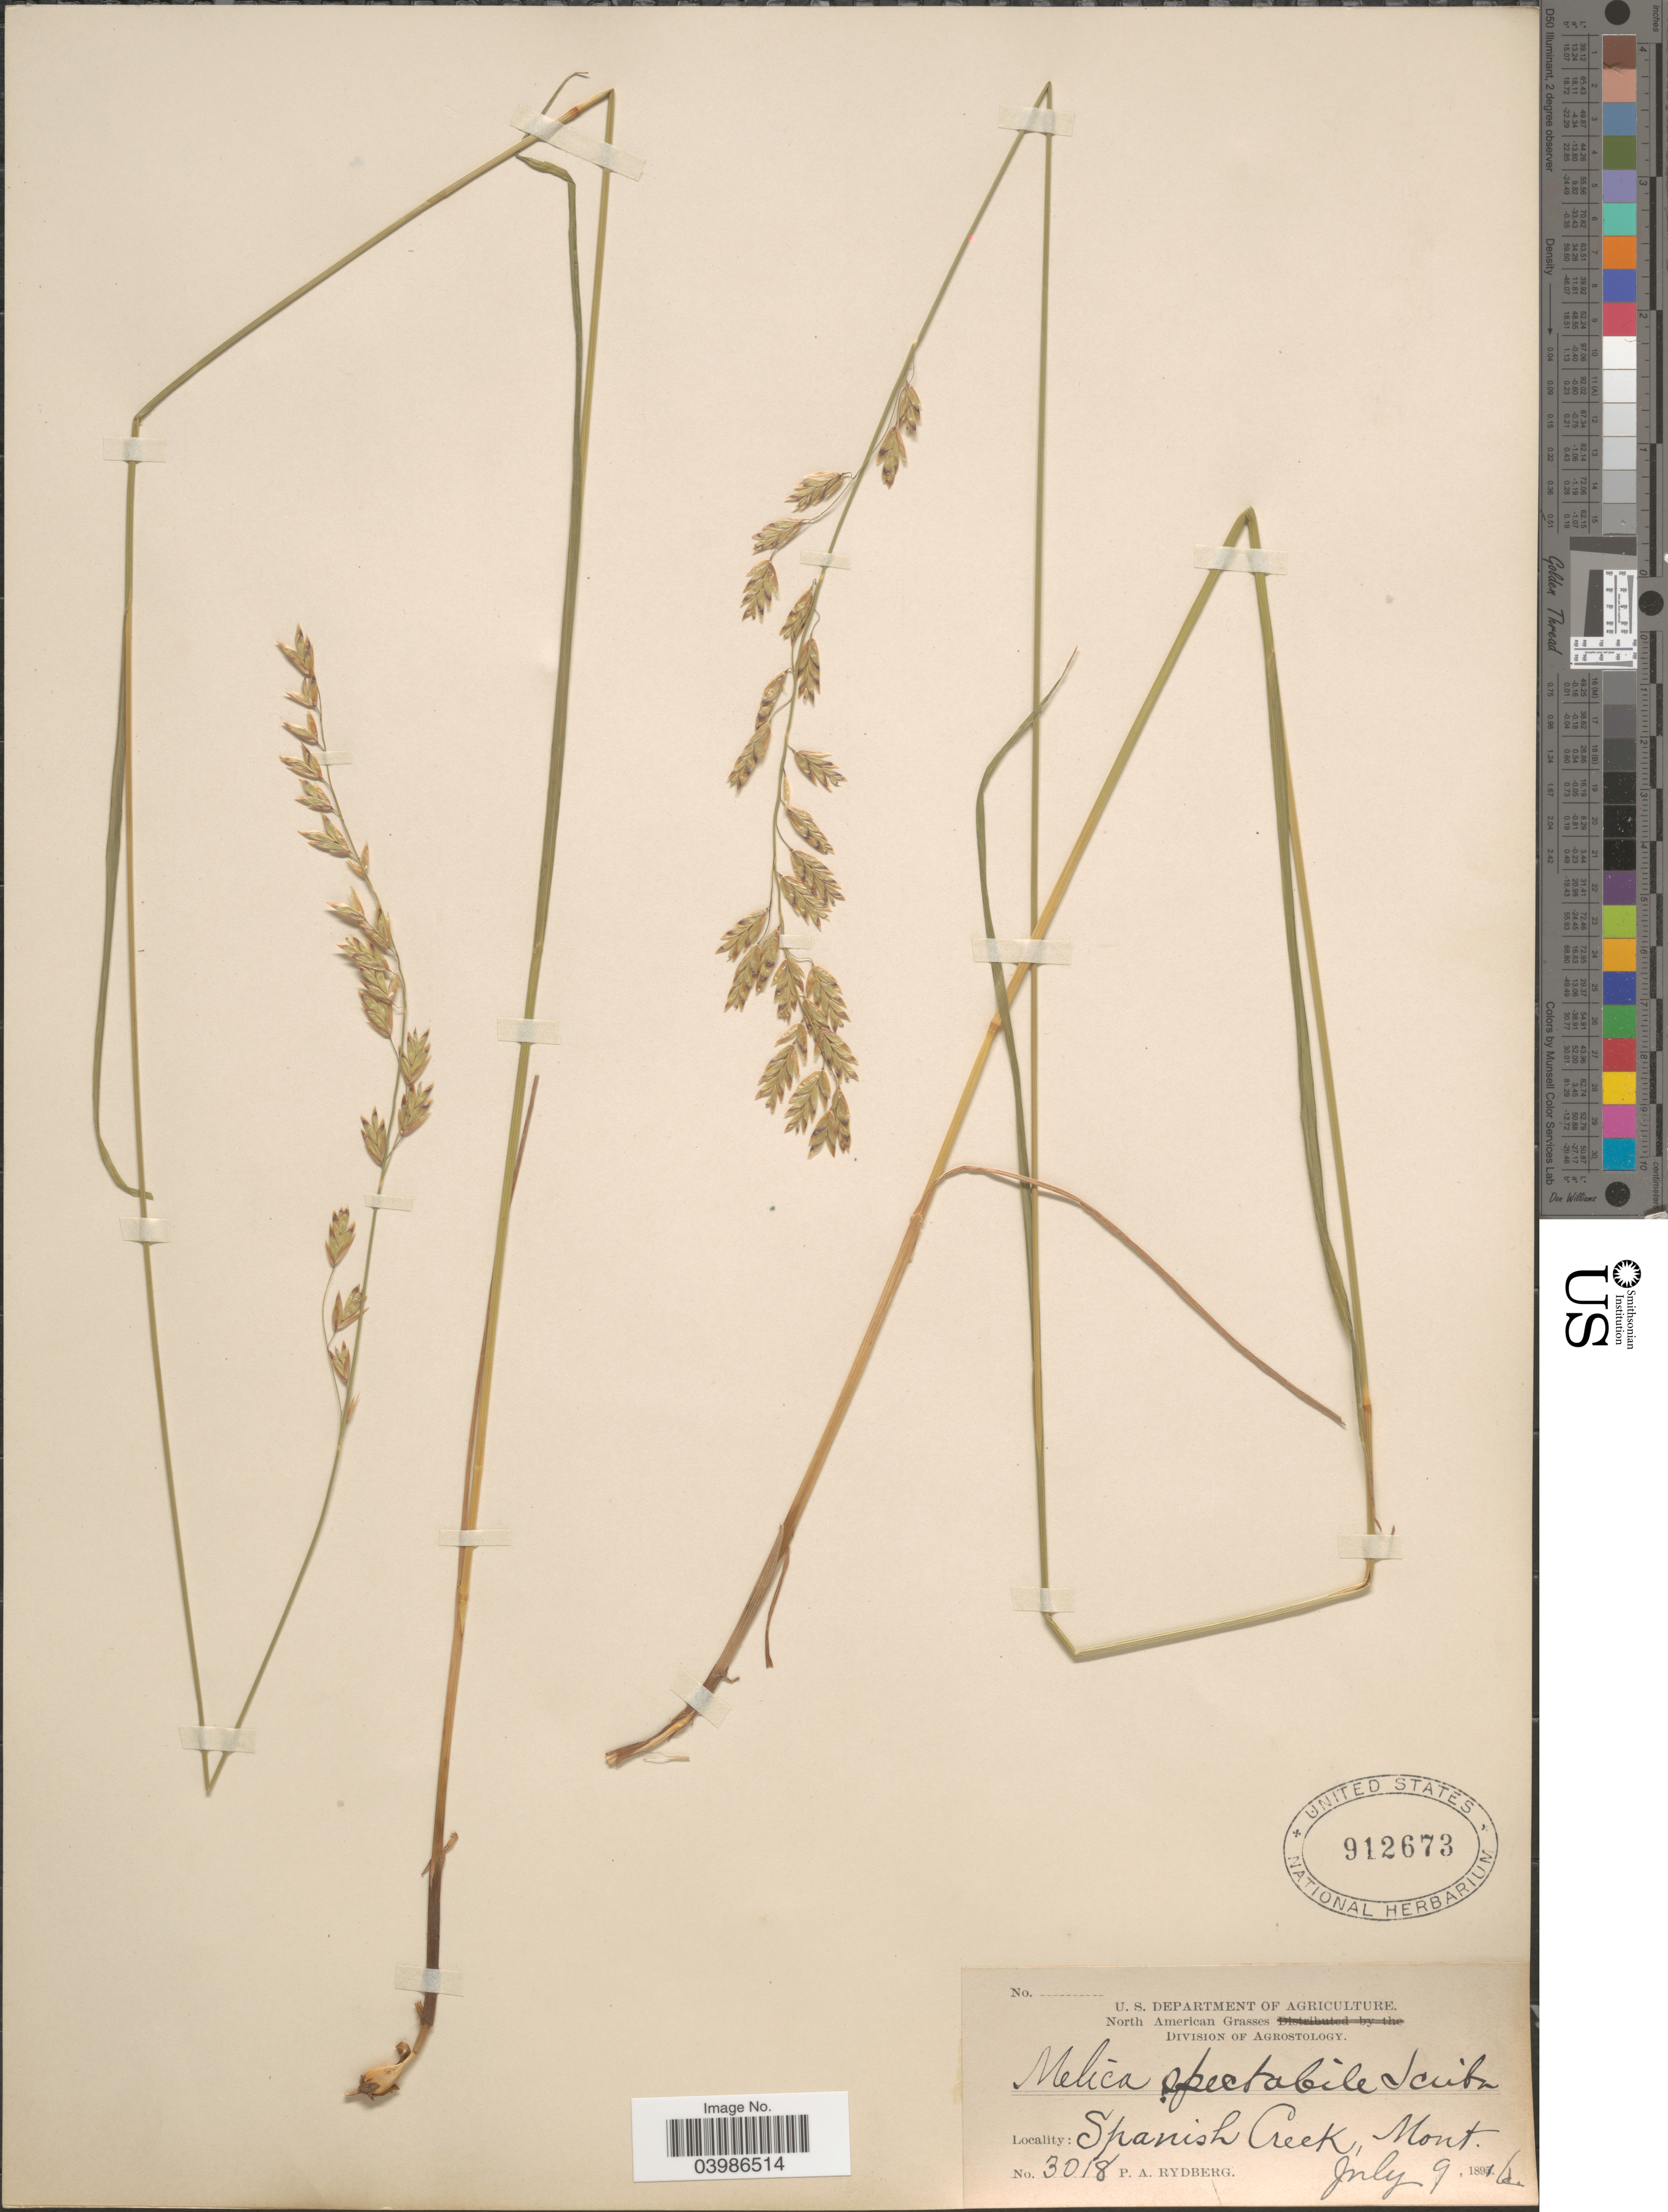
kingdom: Plantae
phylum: Tracheophyta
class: Liliopsida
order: Poales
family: Poaceae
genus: Melica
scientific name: Melica spectabilis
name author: Scribn.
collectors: P. A. Rydberg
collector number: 3018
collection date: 1816-07-09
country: United States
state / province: Montana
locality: Spanish Creek.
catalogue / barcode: US 912673